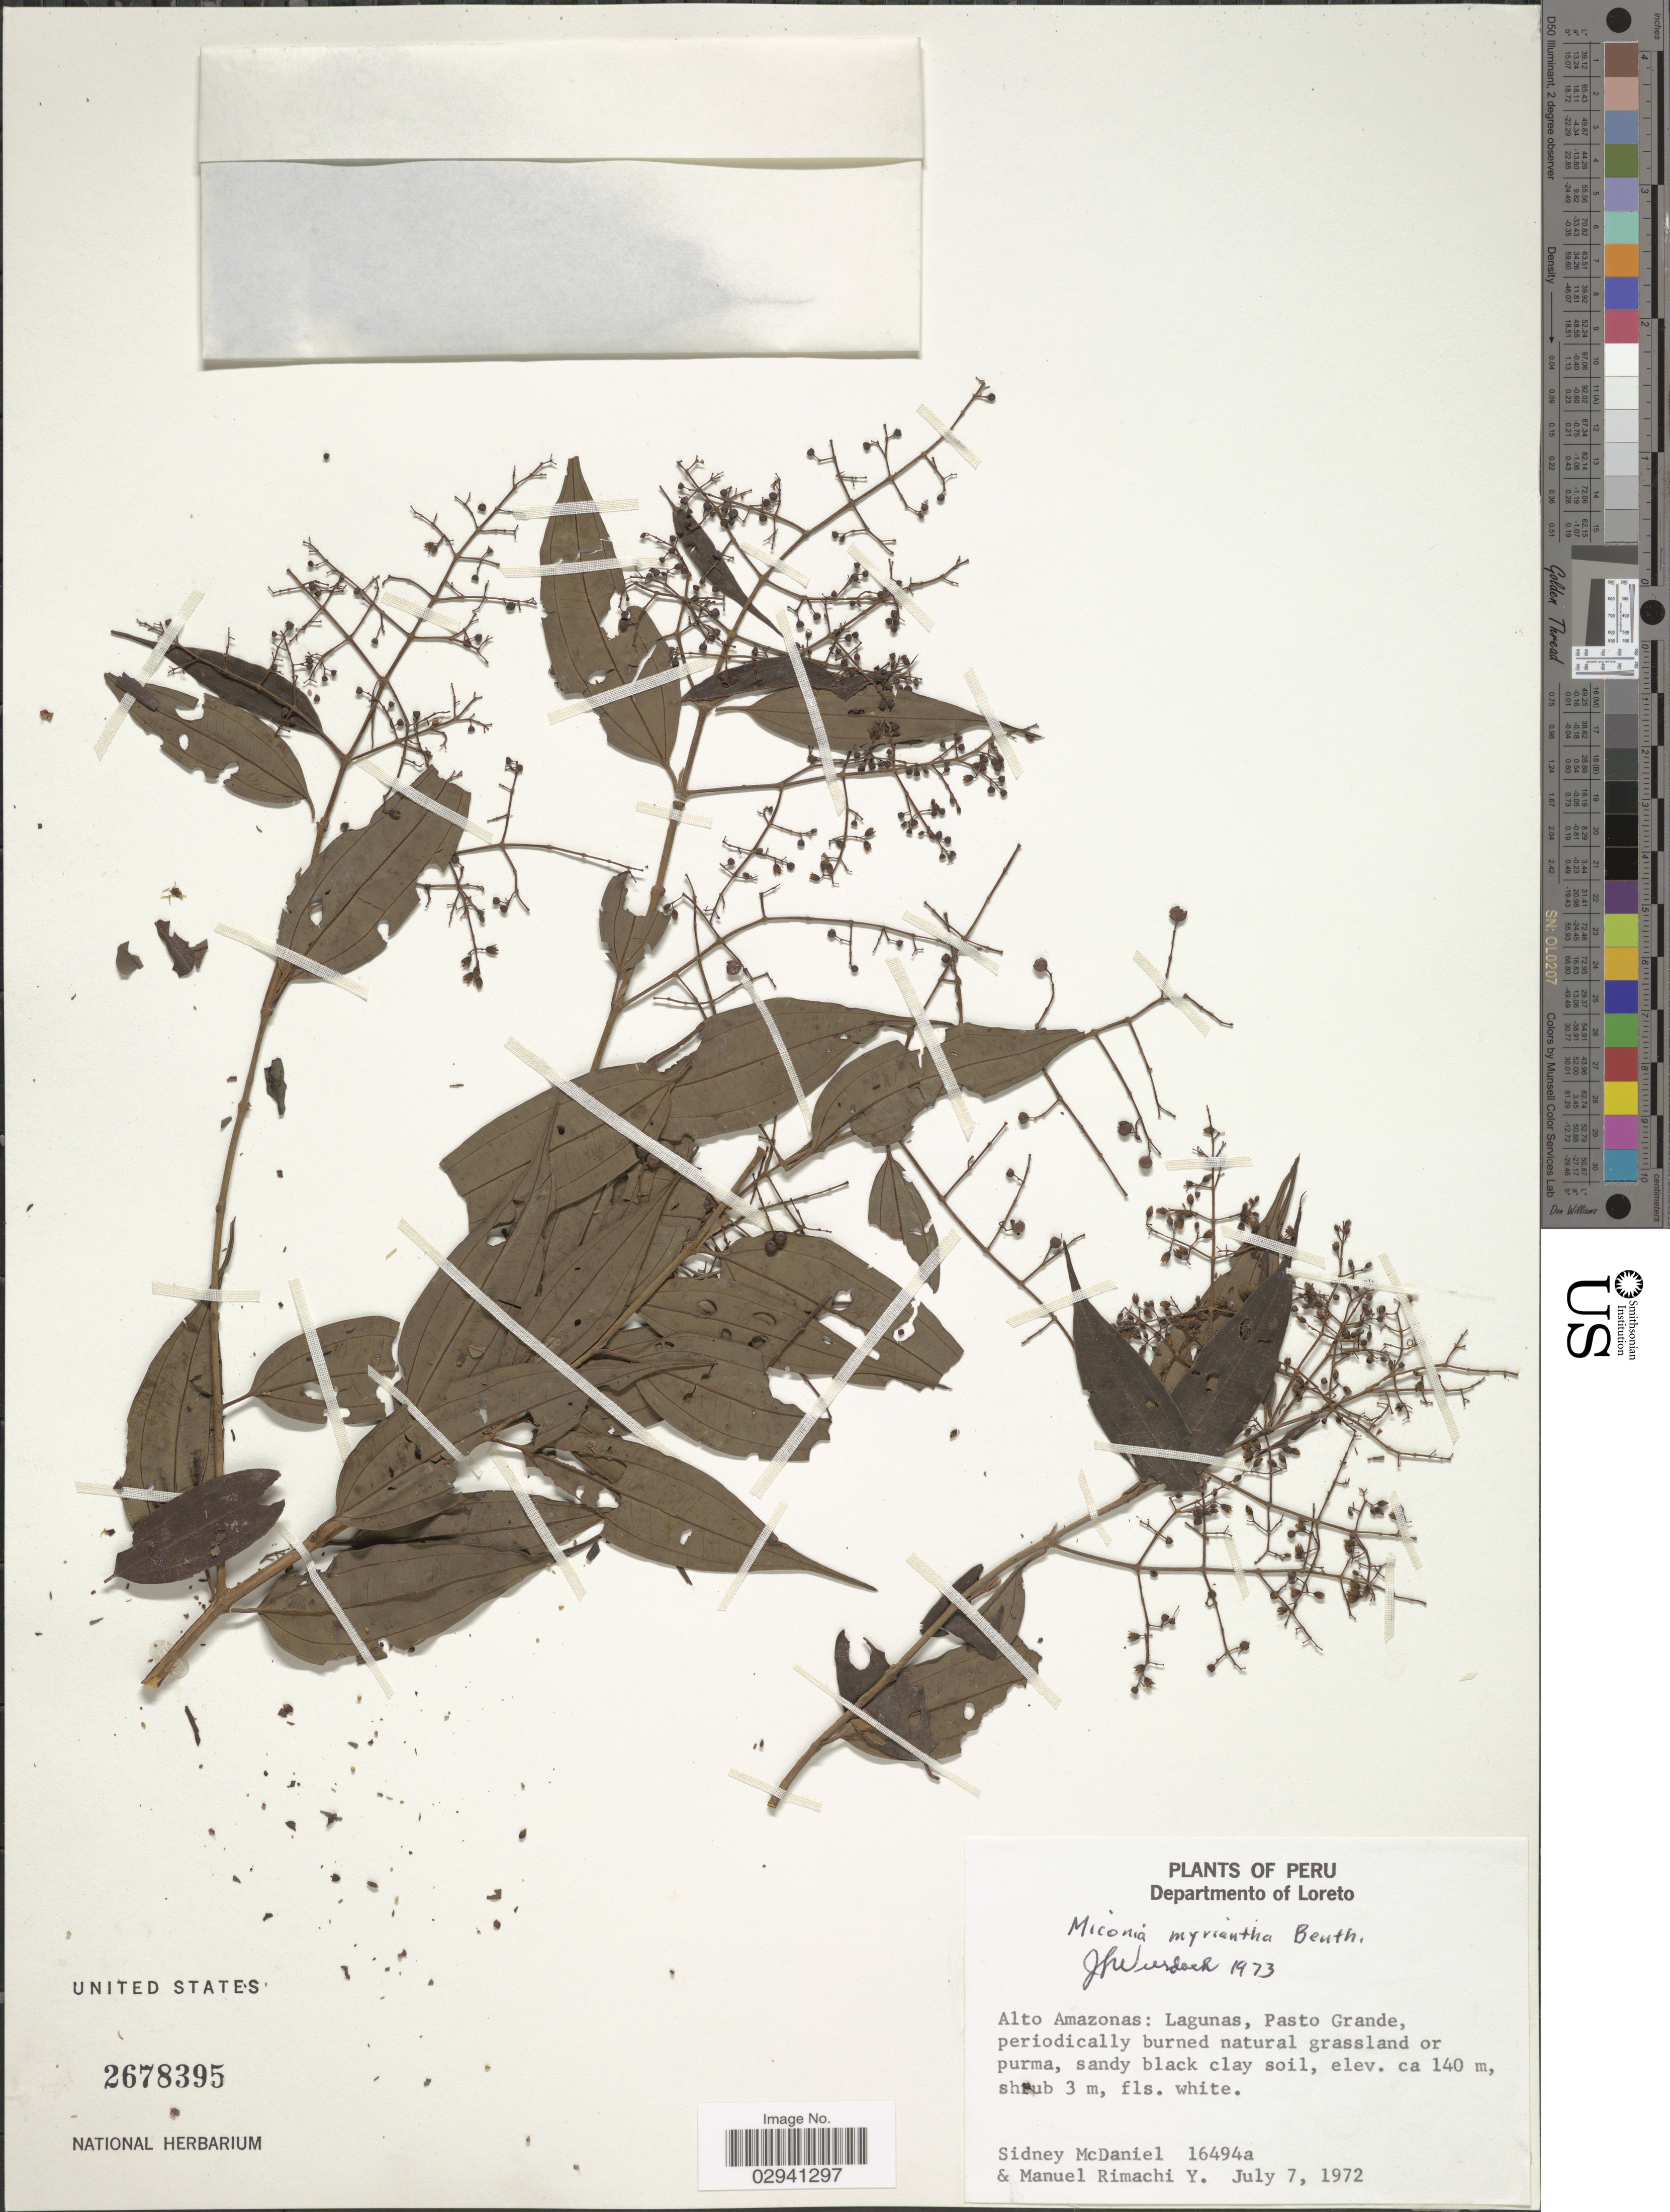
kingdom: Plantae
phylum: Tracheophyta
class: Magnoliopsida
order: Myrtales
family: Melastomataceae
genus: Miconia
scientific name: Miconia myriantha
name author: Benth.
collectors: S. McDaniel & M. Rimachi Y.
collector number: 16494a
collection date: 1972-07-07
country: Peru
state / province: Loreto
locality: Departmento of Loreto. Alto Amazonas: Lagunas, Pasto Grande.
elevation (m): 140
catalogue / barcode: US 2678395